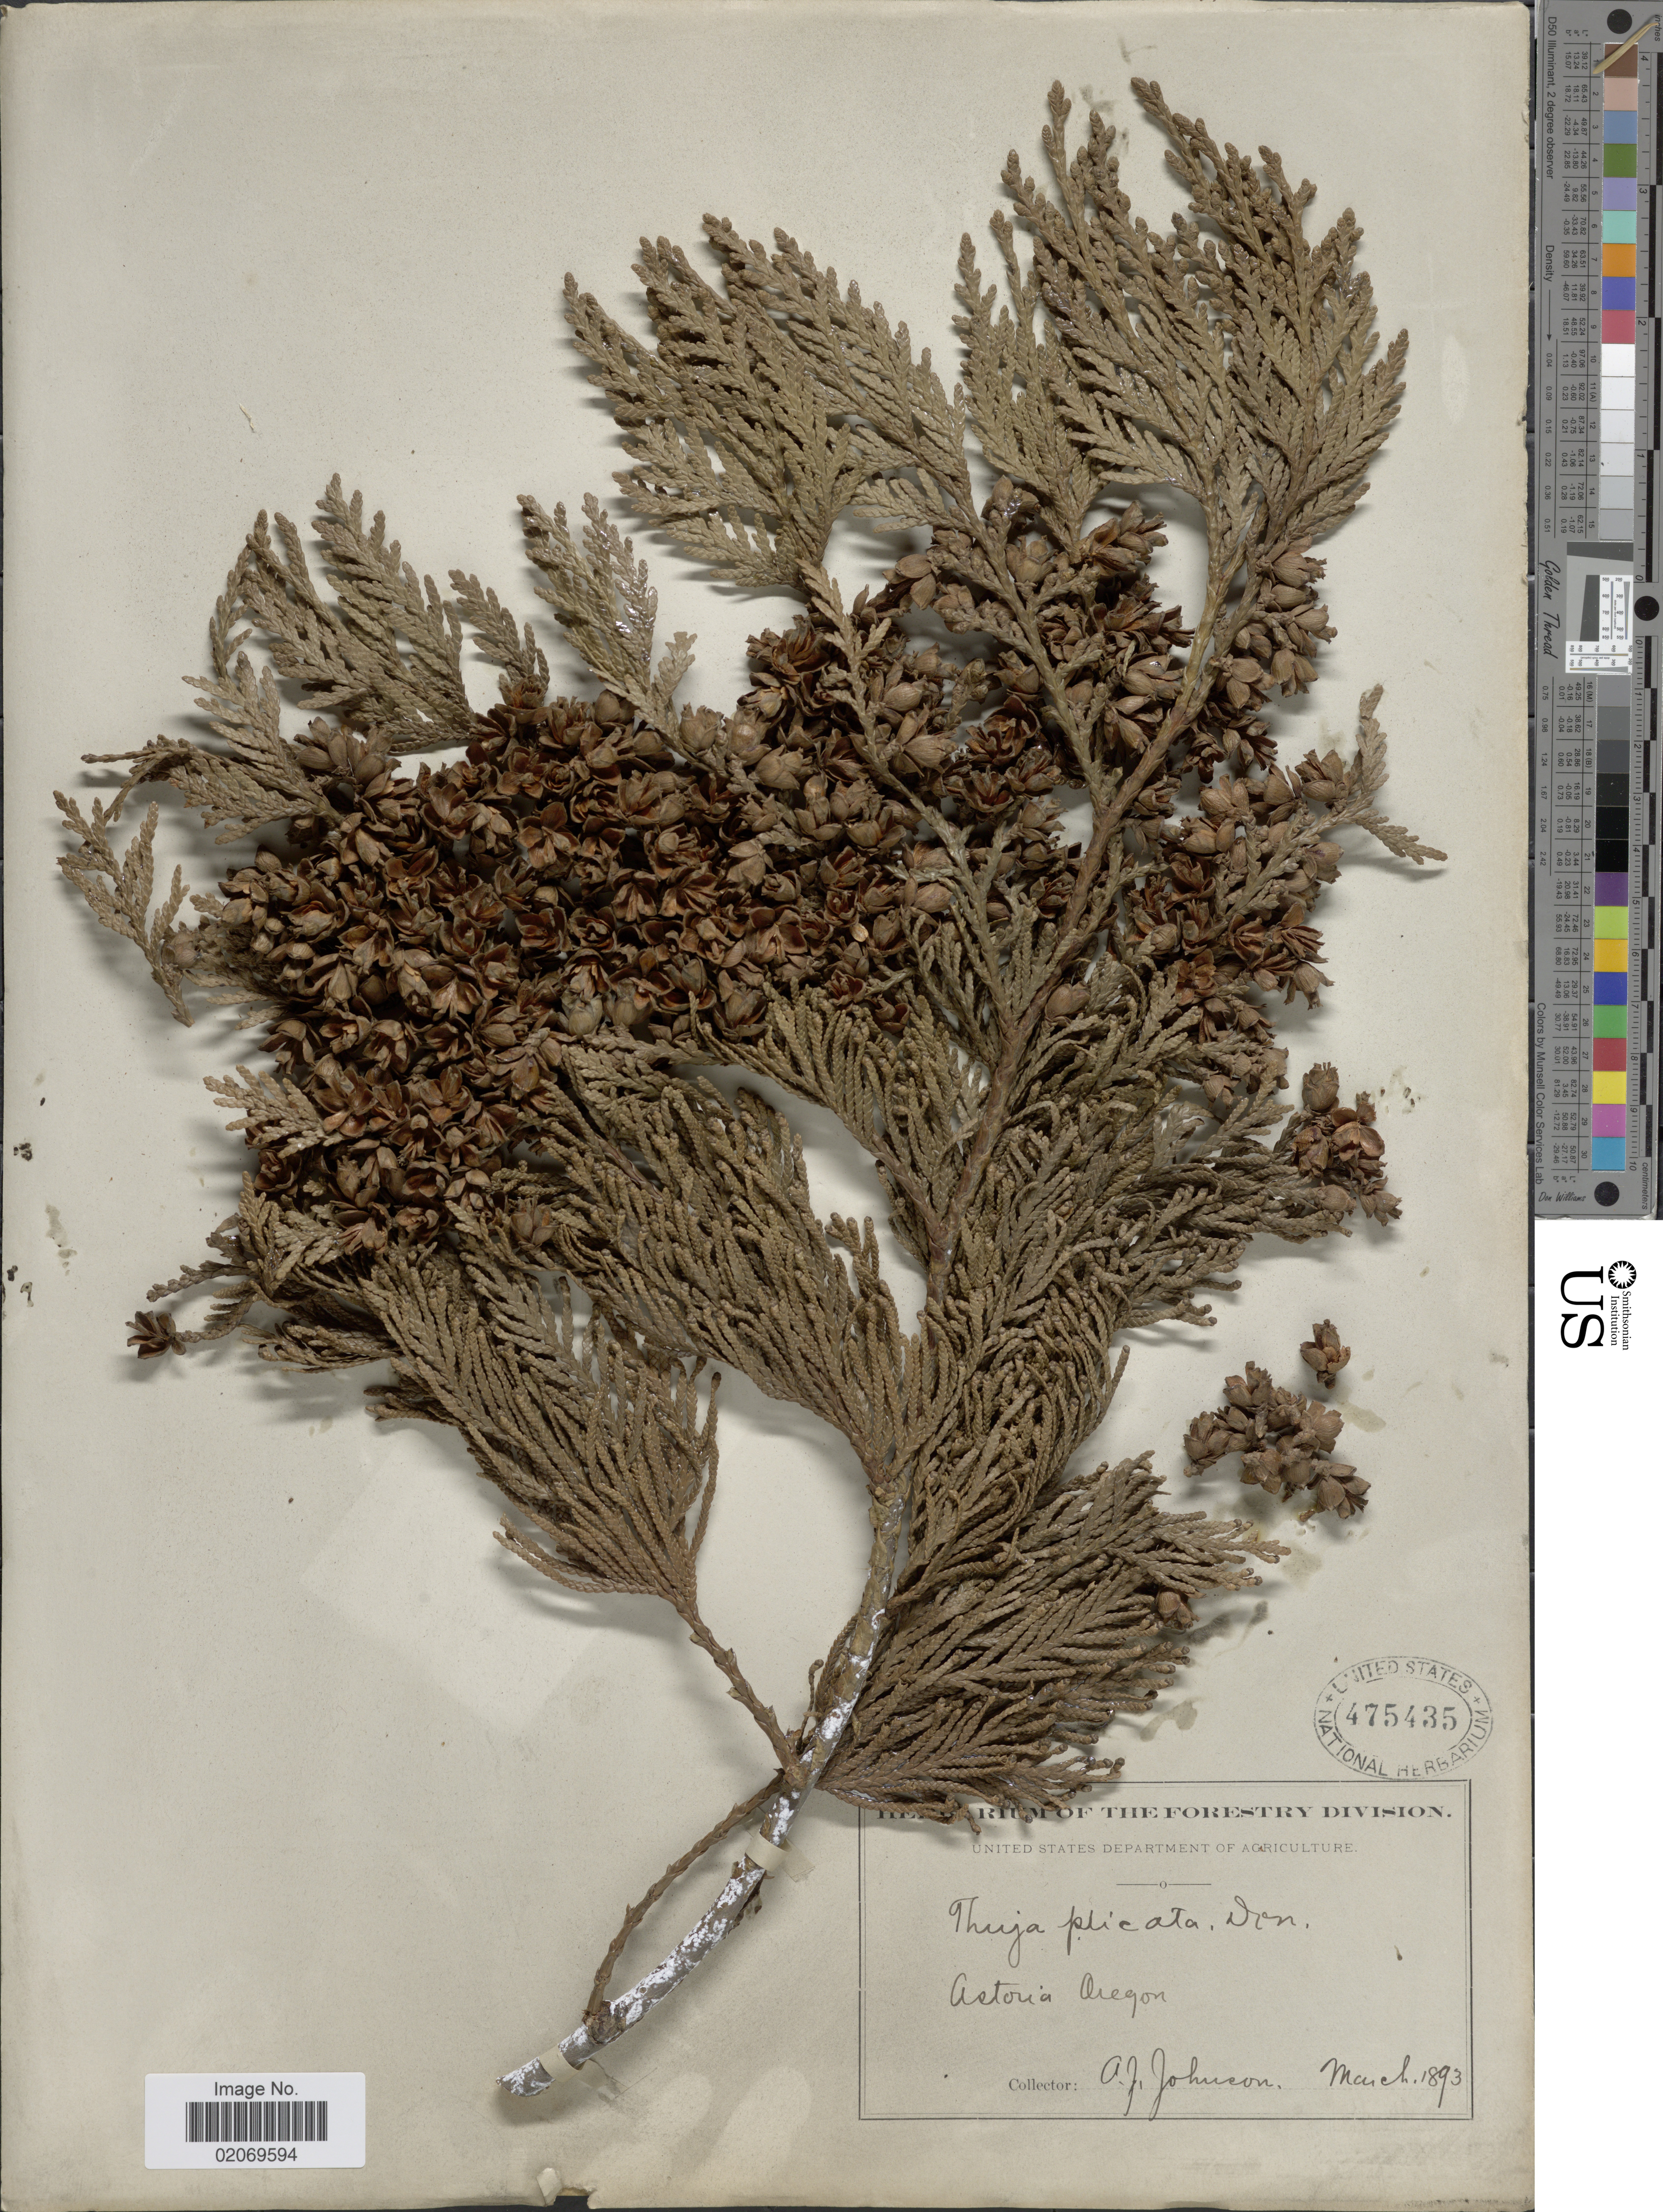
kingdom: Plantae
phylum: Tracheophyta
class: Pinopsida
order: Pinales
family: Cupressaceae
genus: Thuja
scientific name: Thuja plicata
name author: Donn & D. Don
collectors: A. Johnson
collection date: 1893-03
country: United States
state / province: Oregon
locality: Astoria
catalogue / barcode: US 475435